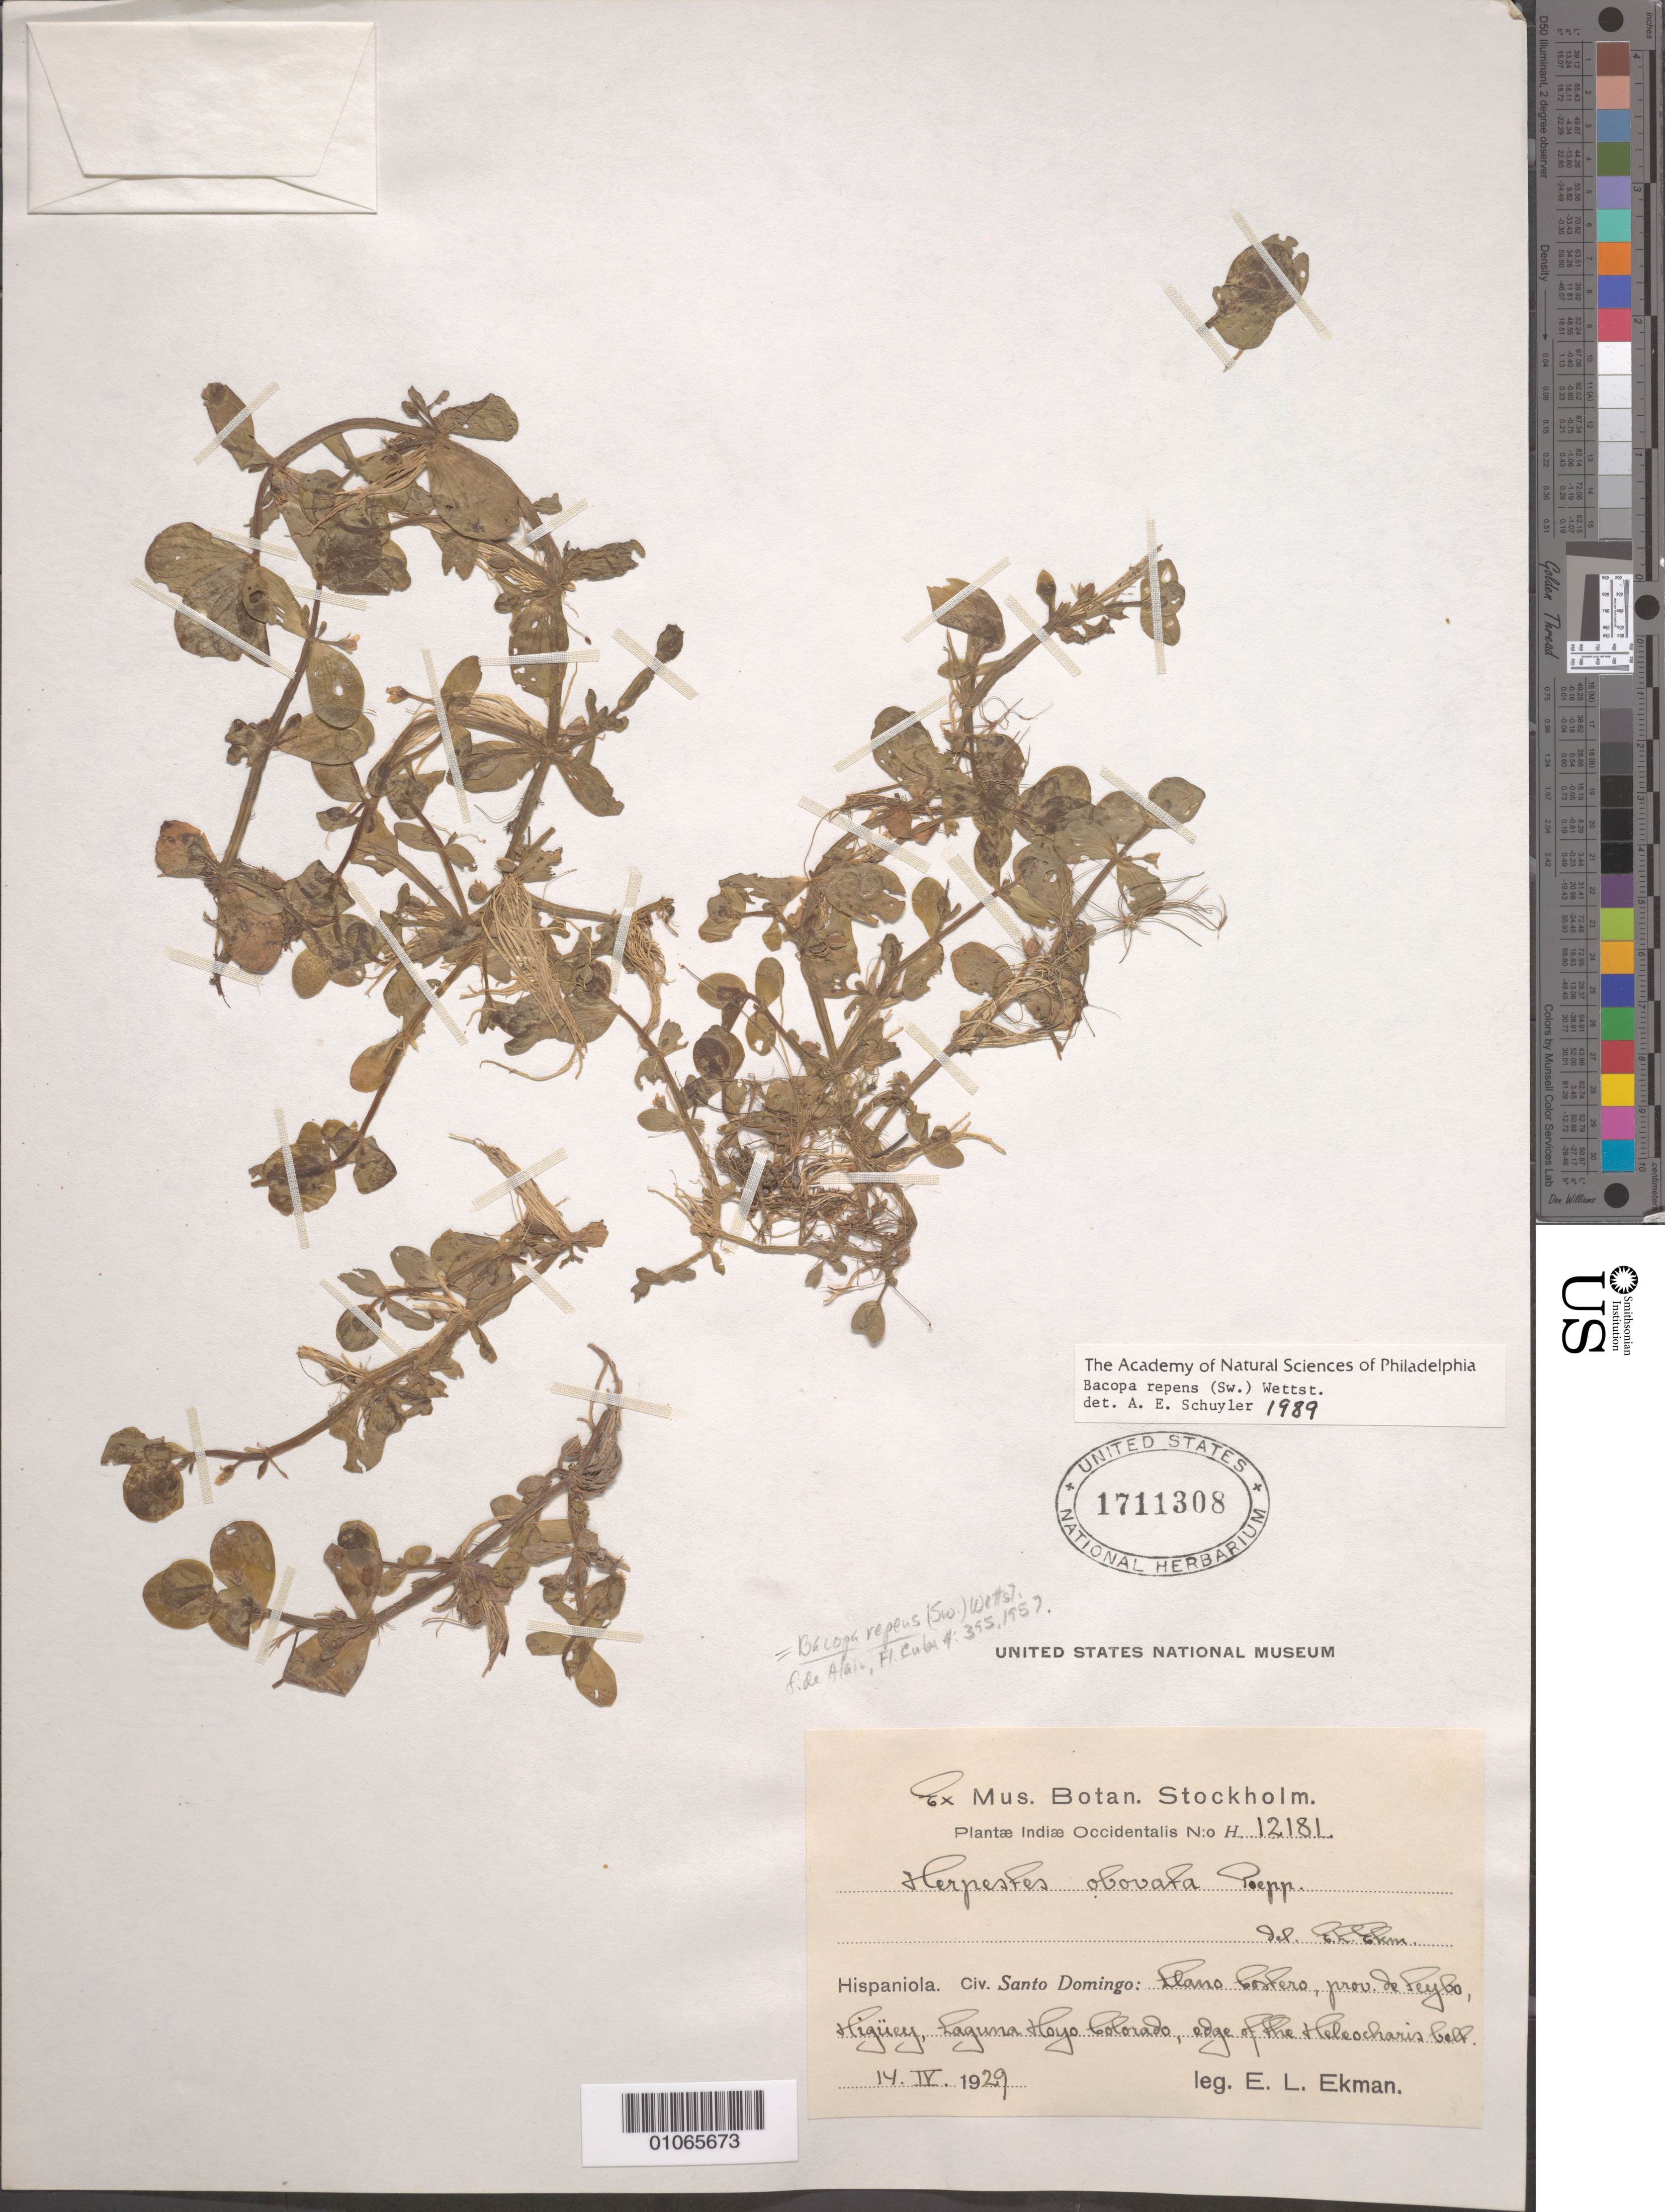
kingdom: Plantae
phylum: Tracheophyta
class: Magnoliopsida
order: Lamiales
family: Plantaginaceae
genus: Bacopa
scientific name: Bacopa repens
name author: (Sw.) Wettst.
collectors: E. L. Ekman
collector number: H 12181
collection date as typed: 14 Apr 1929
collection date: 1929-04-14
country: Dominican Republic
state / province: Santo Domingo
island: Hispaniola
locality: Llano bolero, prov. de Leylo, Higuey, Laguna Hoyo Colorado, edge of the Heleocharis bell.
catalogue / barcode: US 1711308